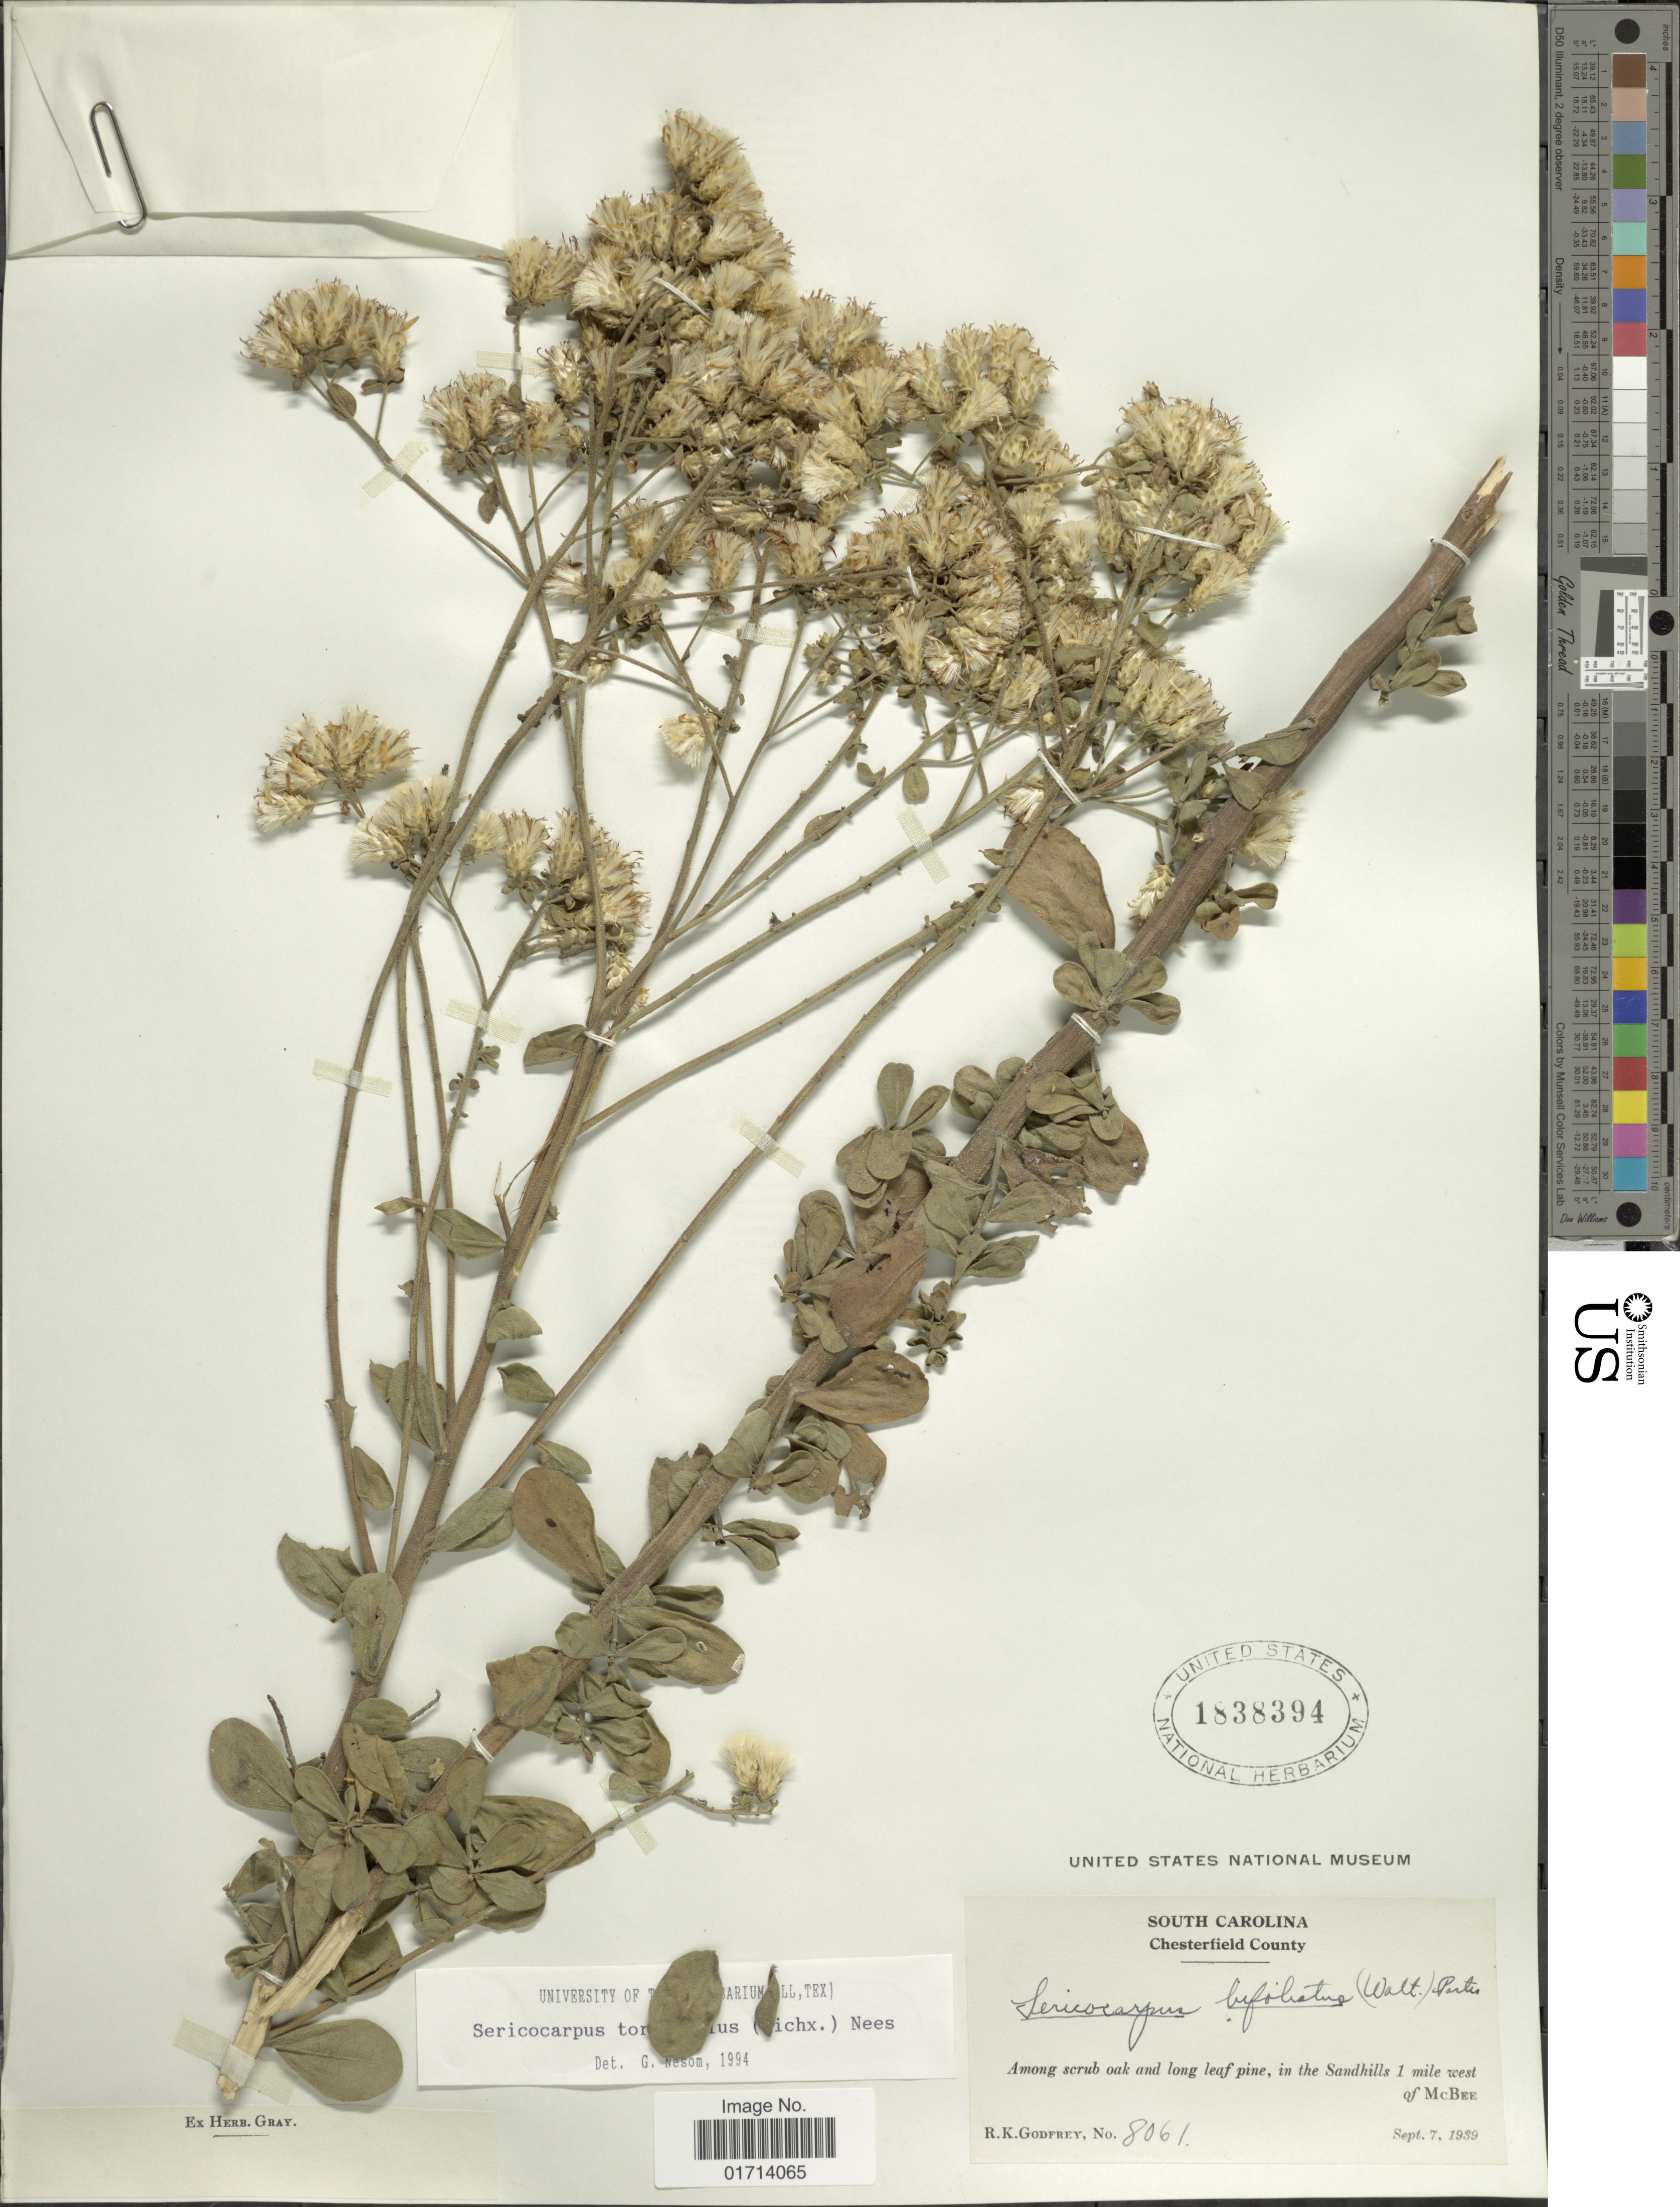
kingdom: Plantae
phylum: Tracheophyta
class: Magnoliopsida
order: Asterales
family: Asteraceae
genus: Sericocarpus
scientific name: Sericocarpus tortifolius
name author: (Michx.) Nees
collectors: R. K. Godfrey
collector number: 8061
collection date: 1939-09-07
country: United States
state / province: South Carolina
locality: Chesterfield County, in the sandhills 1 mile west of McBee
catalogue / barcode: US 1838394